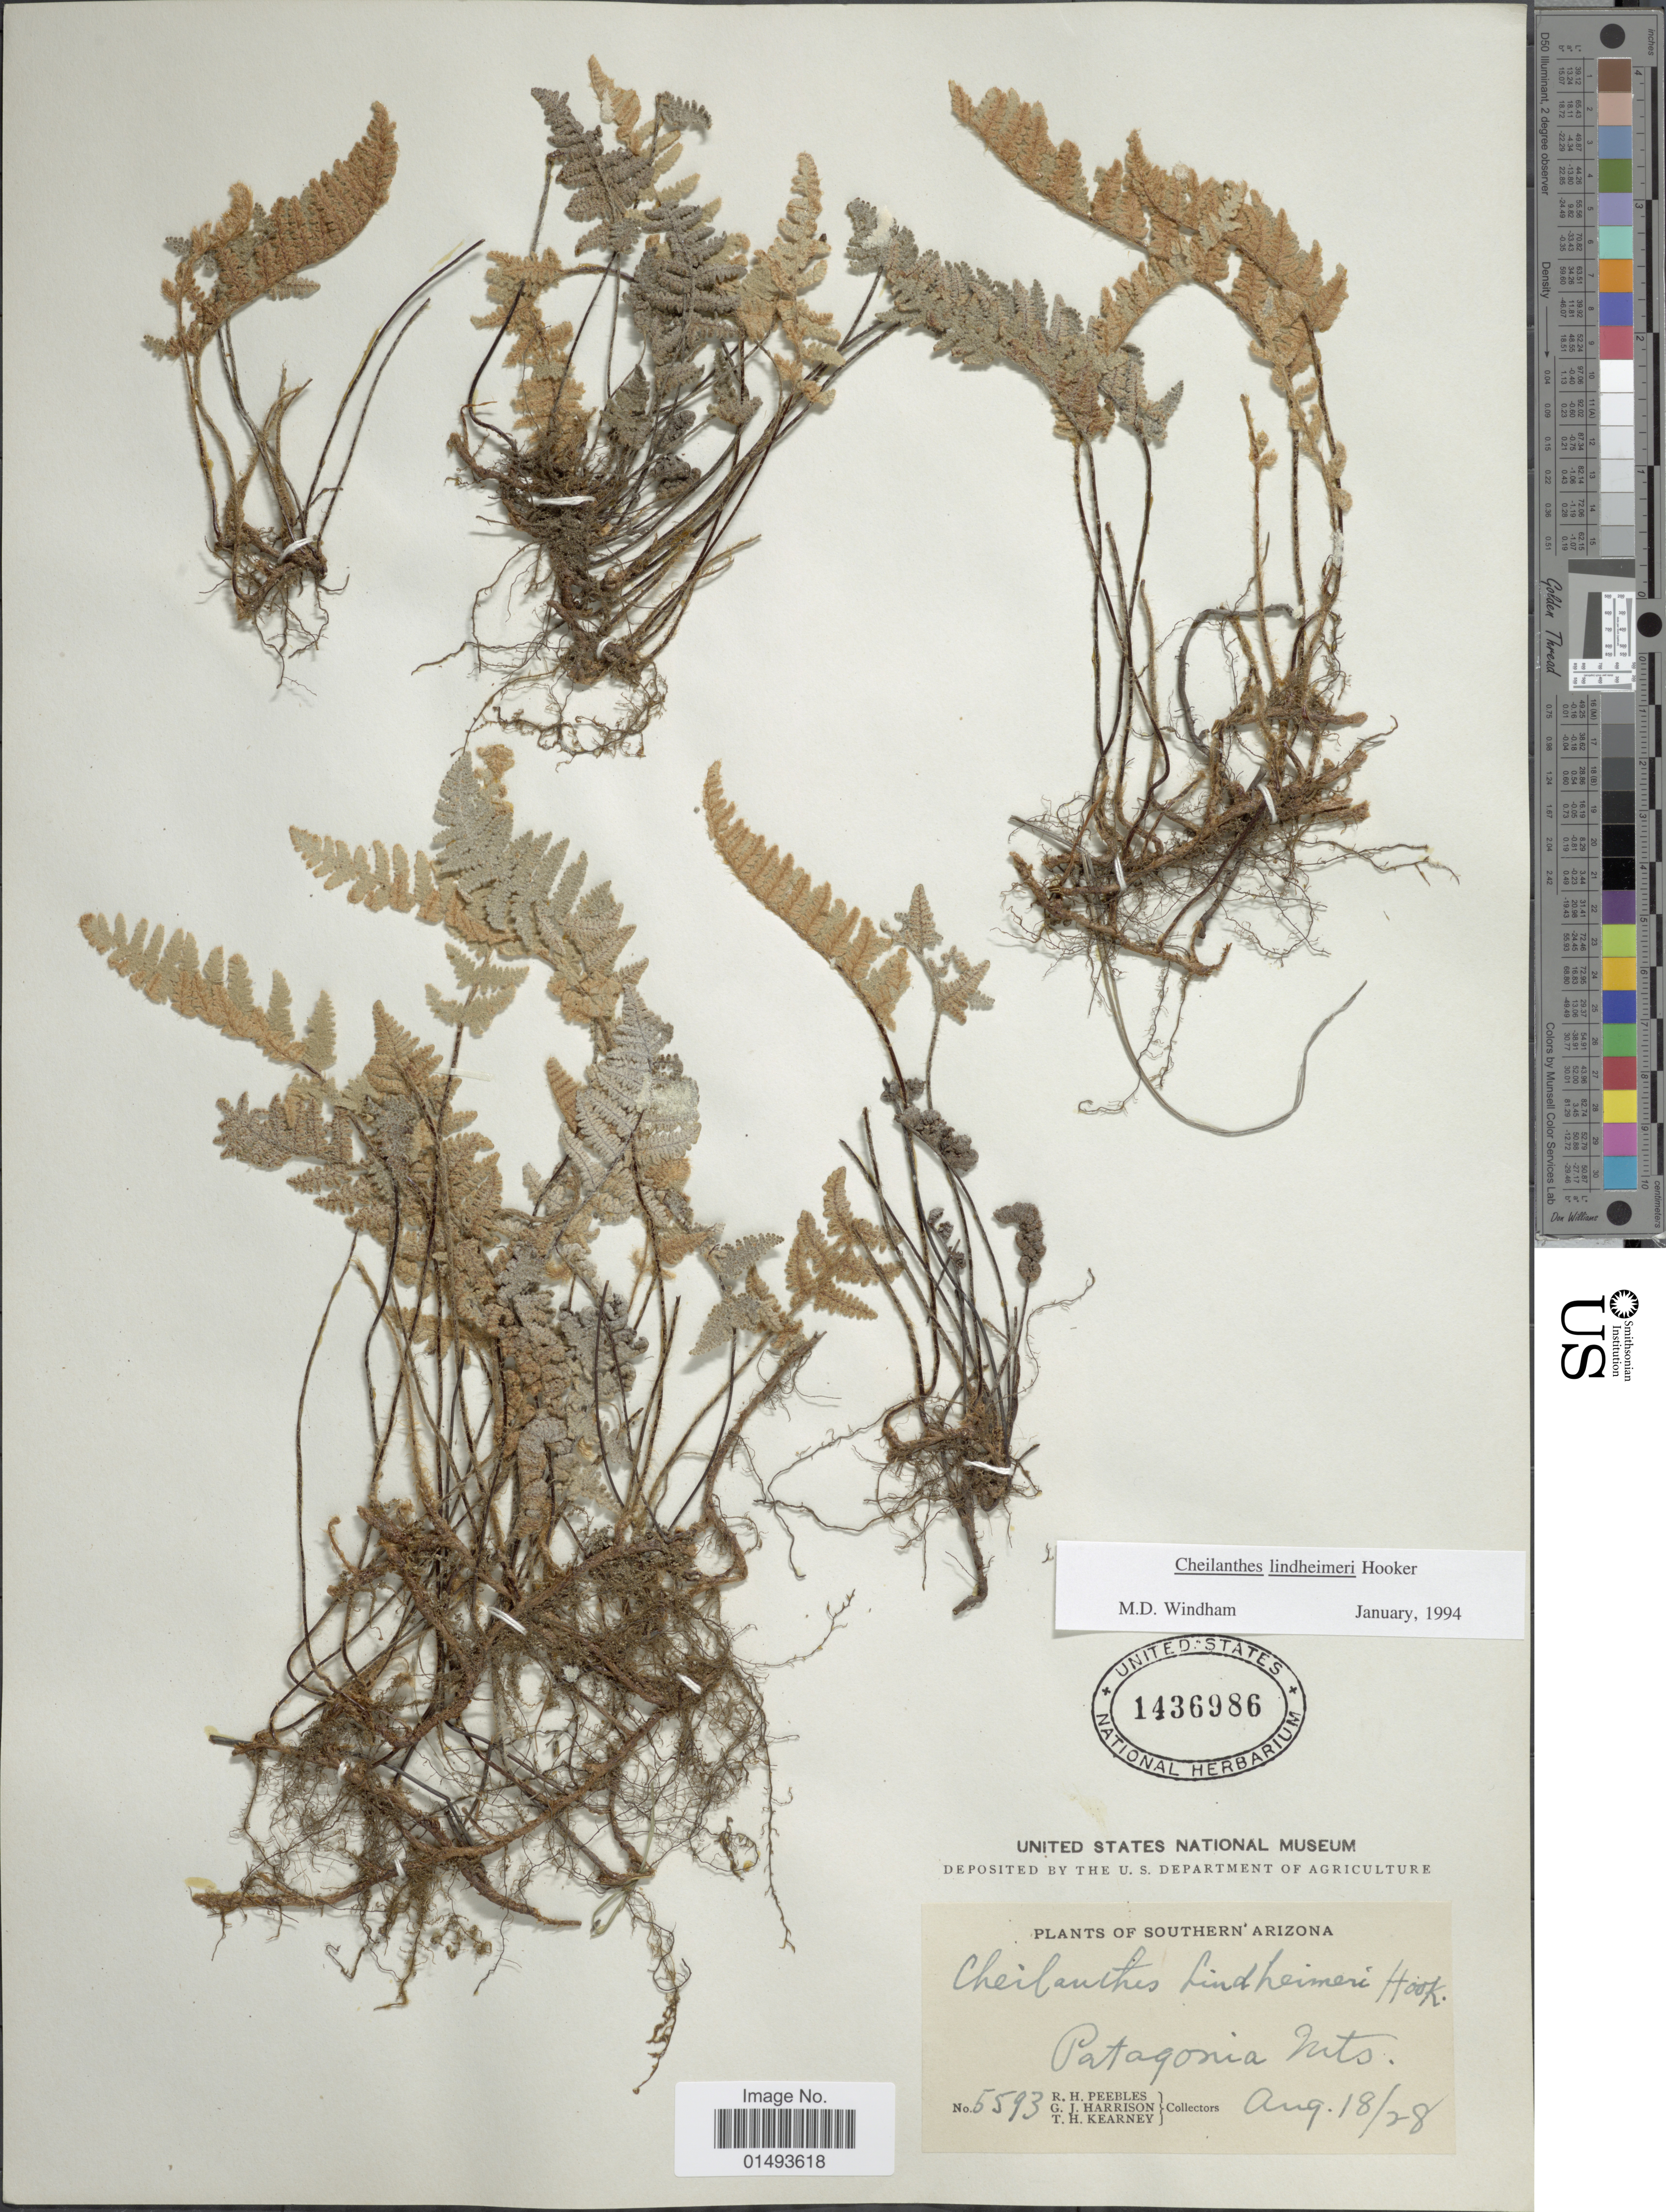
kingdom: Plantae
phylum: Tracheophyta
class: Polypodiopsida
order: Polypodiales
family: Pteridaceae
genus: Myriopteris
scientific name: Myriopteris lindheimeri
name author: (Hook.) J. Sm.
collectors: R. H. Peebles, G. J. Harrison & T. H. Kearney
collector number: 6593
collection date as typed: Transcribed d/m/y: 18/8/28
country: United States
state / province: Arizona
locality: Plants of southern Arizona, Patagonia Mts.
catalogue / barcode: US 1436986